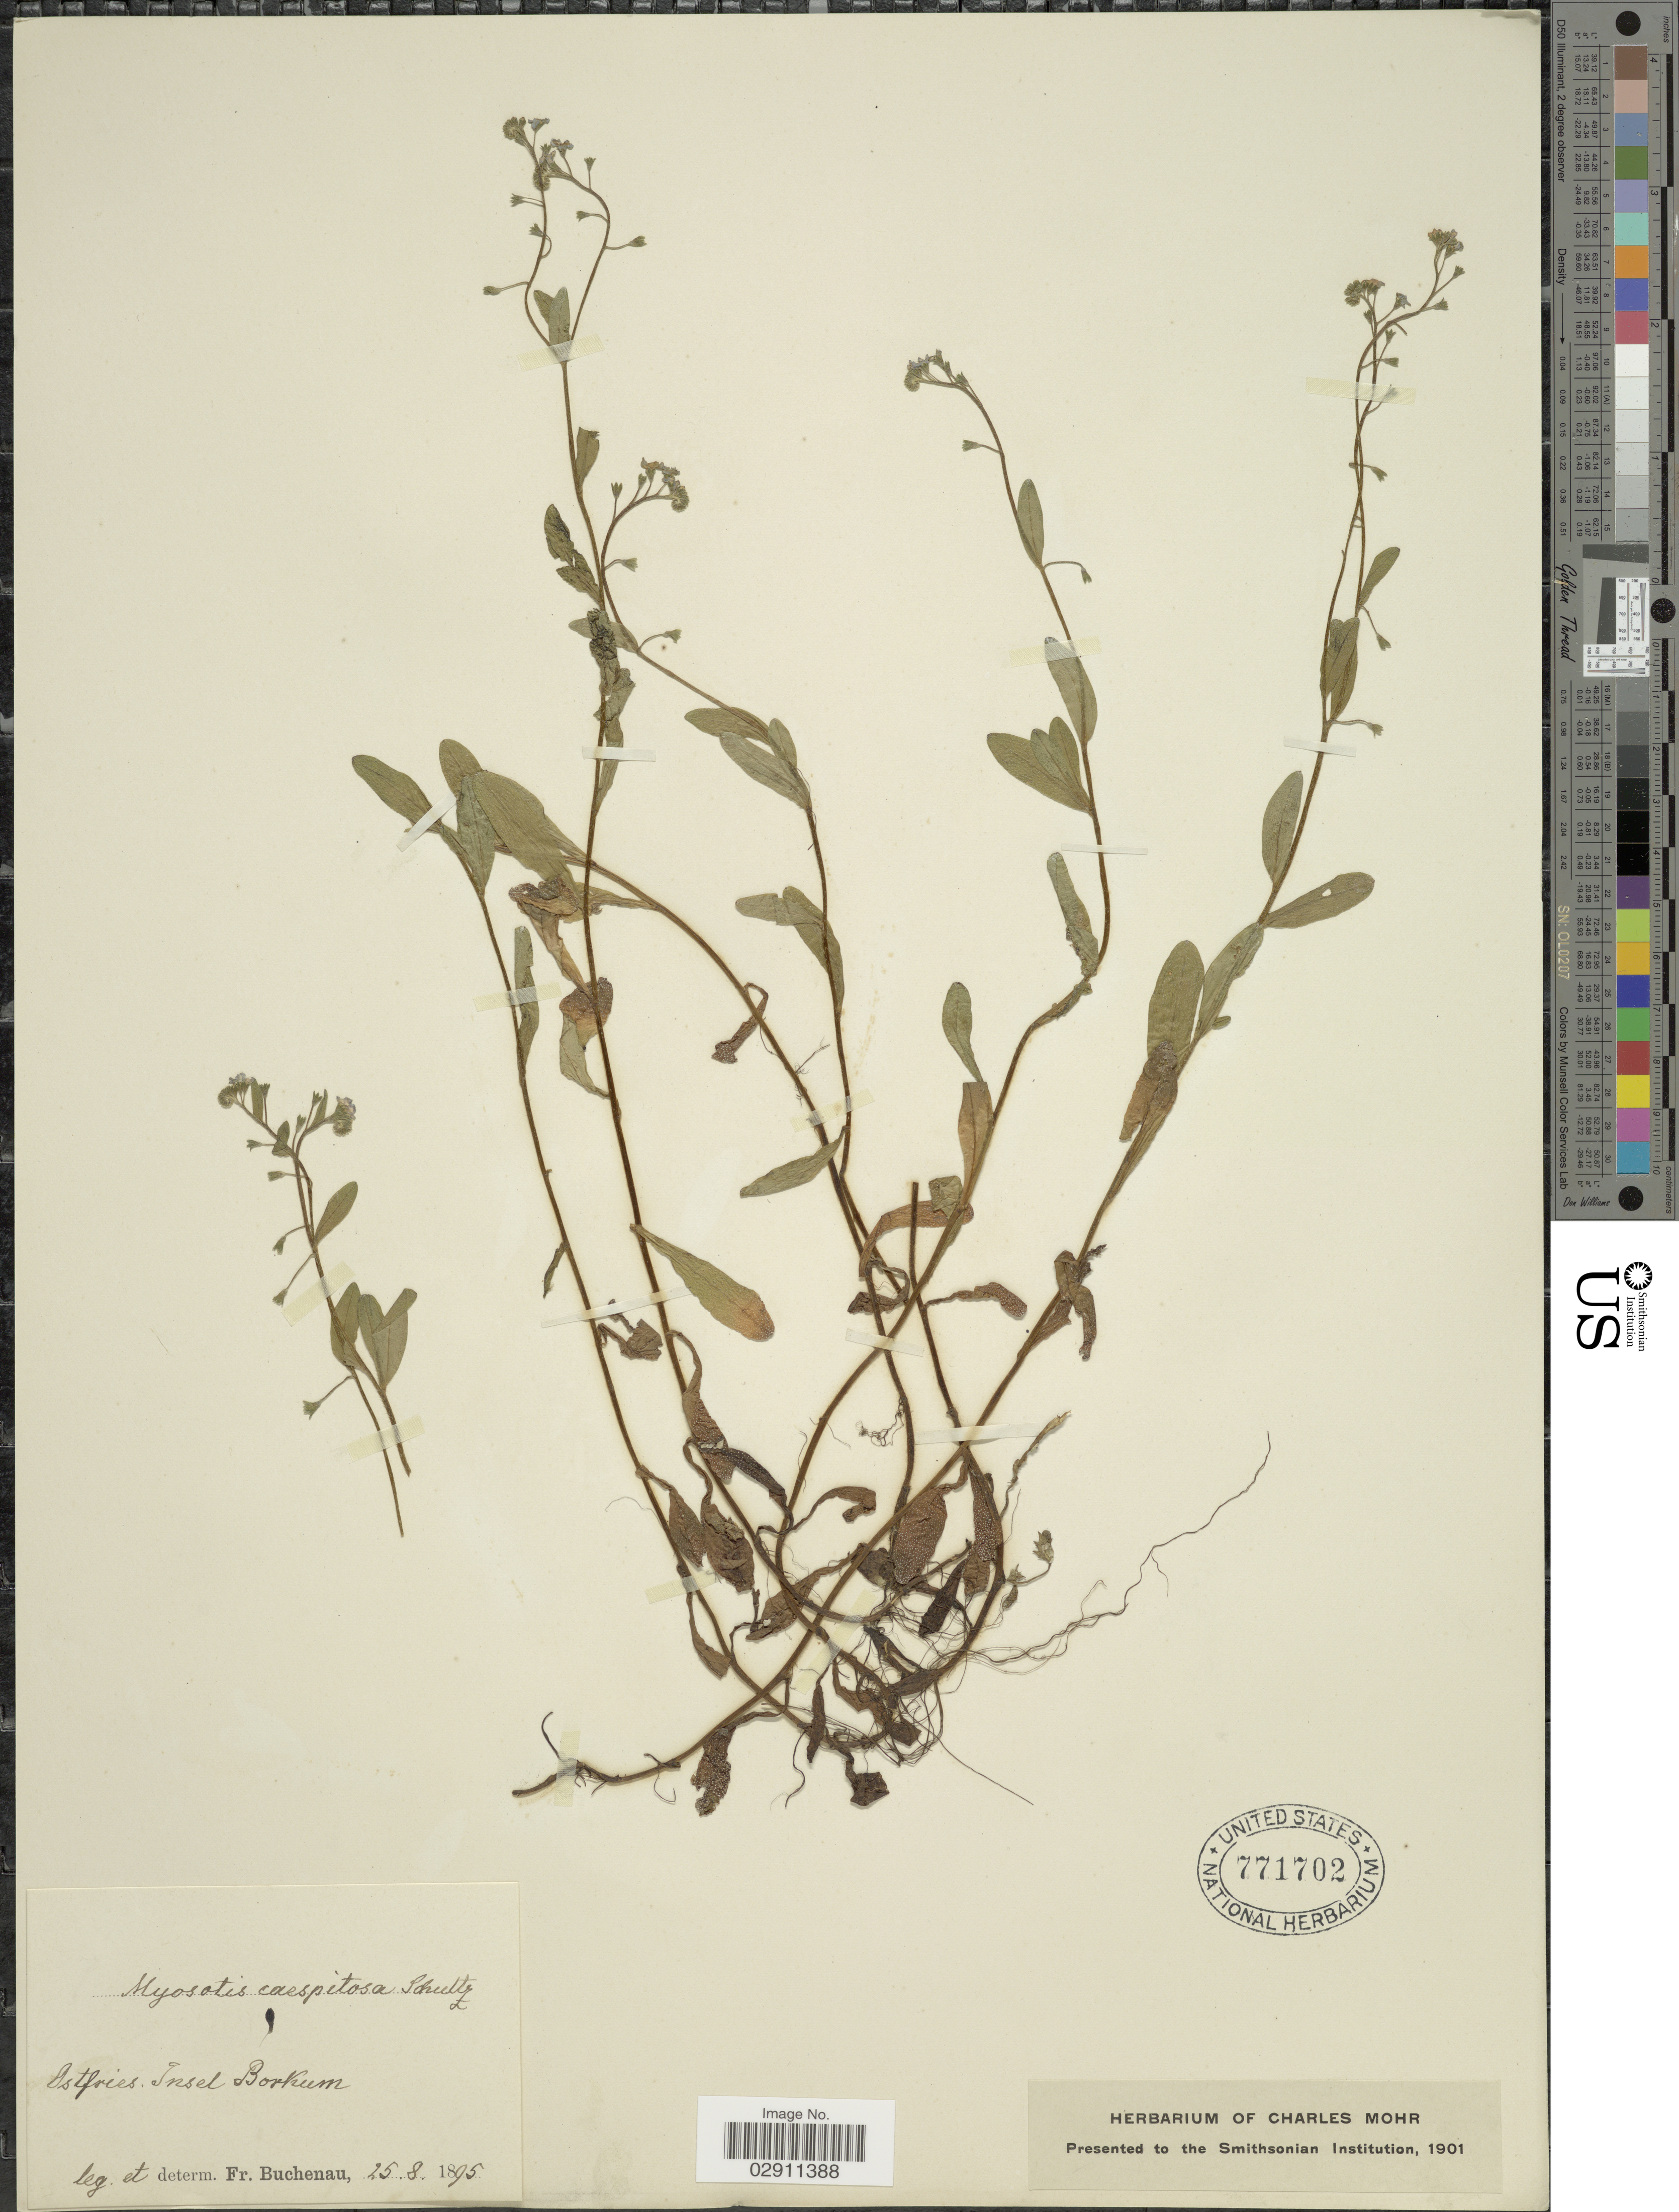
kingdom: Plantae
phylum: Tracheophyta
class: Magnoliopsida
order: Boraginales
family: Boraginaceae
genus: Myosotis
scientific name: Myosotis caespitosa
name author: Schultz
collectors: F. Buchenau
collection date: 1895-08-25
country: Germany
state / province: Niedersachsen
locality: Ostfries, Insel Borkum.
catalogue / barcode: US 771702